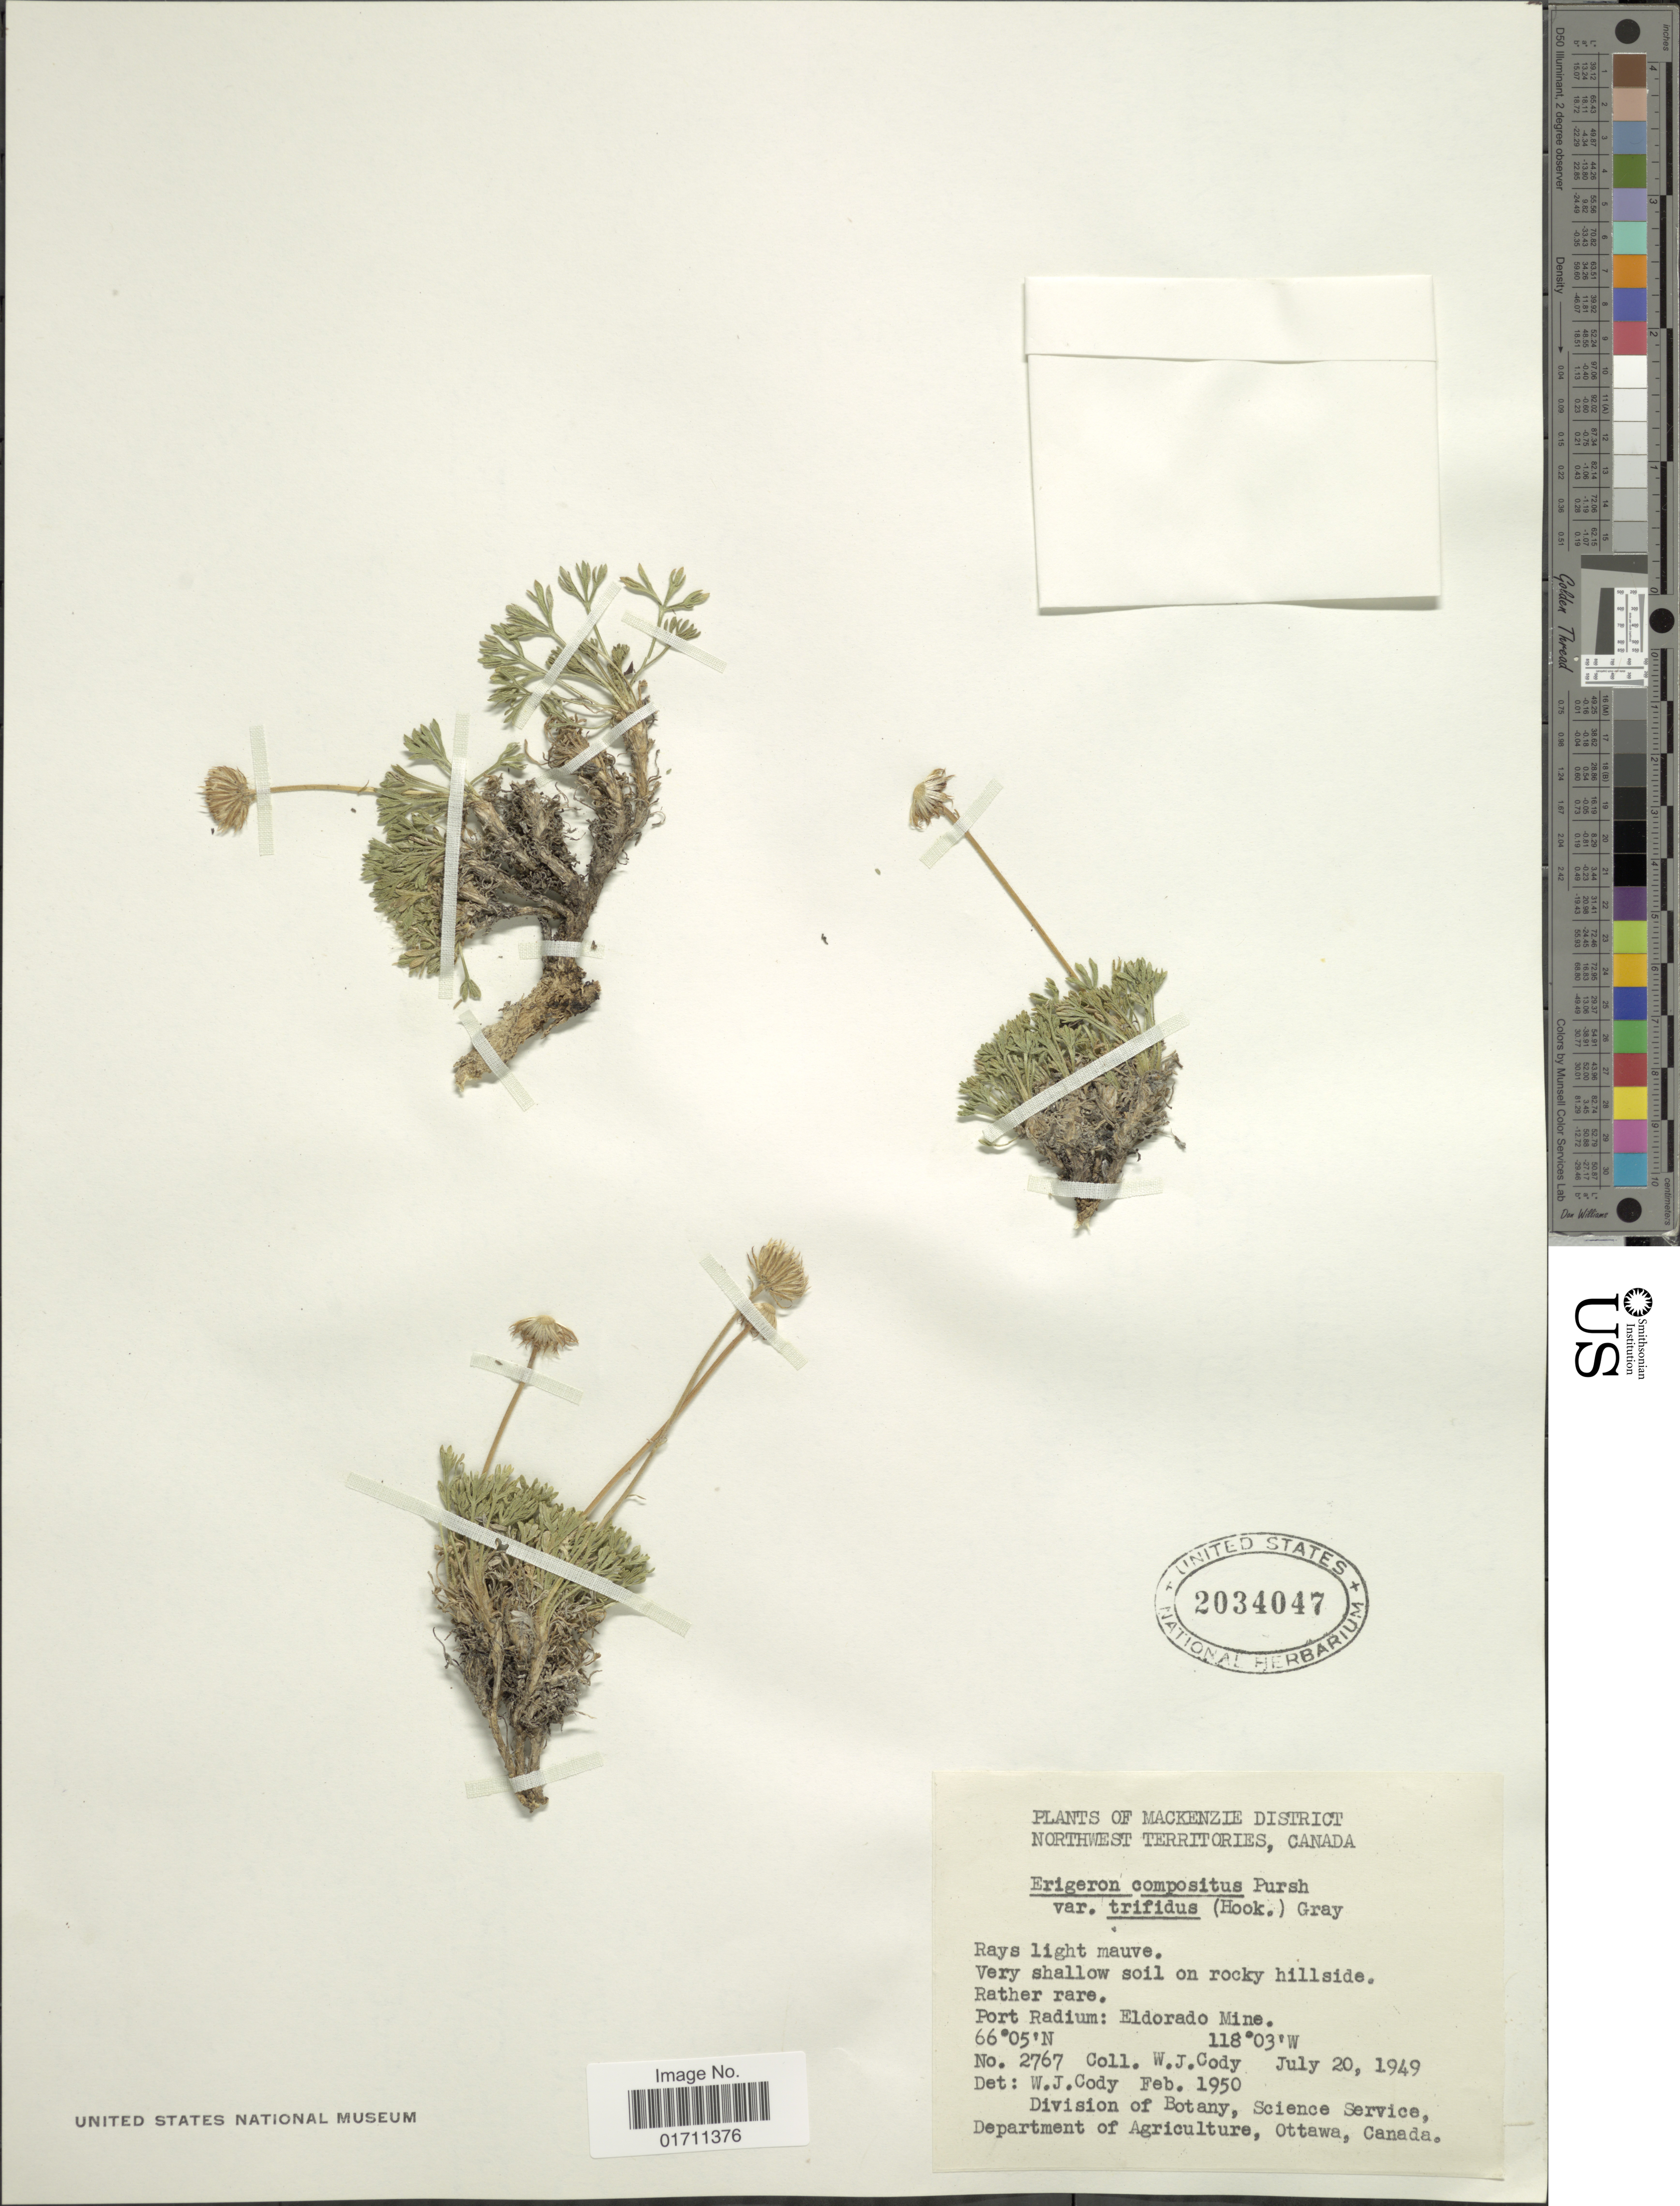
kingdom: Plantae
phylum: Tracheophyta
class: Magnoliopsida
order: Asterales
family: Asteraceae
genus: Erigeron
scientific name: Erigeron compositus var. trifidus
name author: (Hook.) A. Gray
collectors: W. Cody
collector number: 2767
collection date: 1949-07-20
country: Canada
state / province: Northwest Territories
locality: Mackenzie District, very shallow soil on rocky hillside, Port Radium: Eldorrado Mine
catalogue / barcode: US 2034047